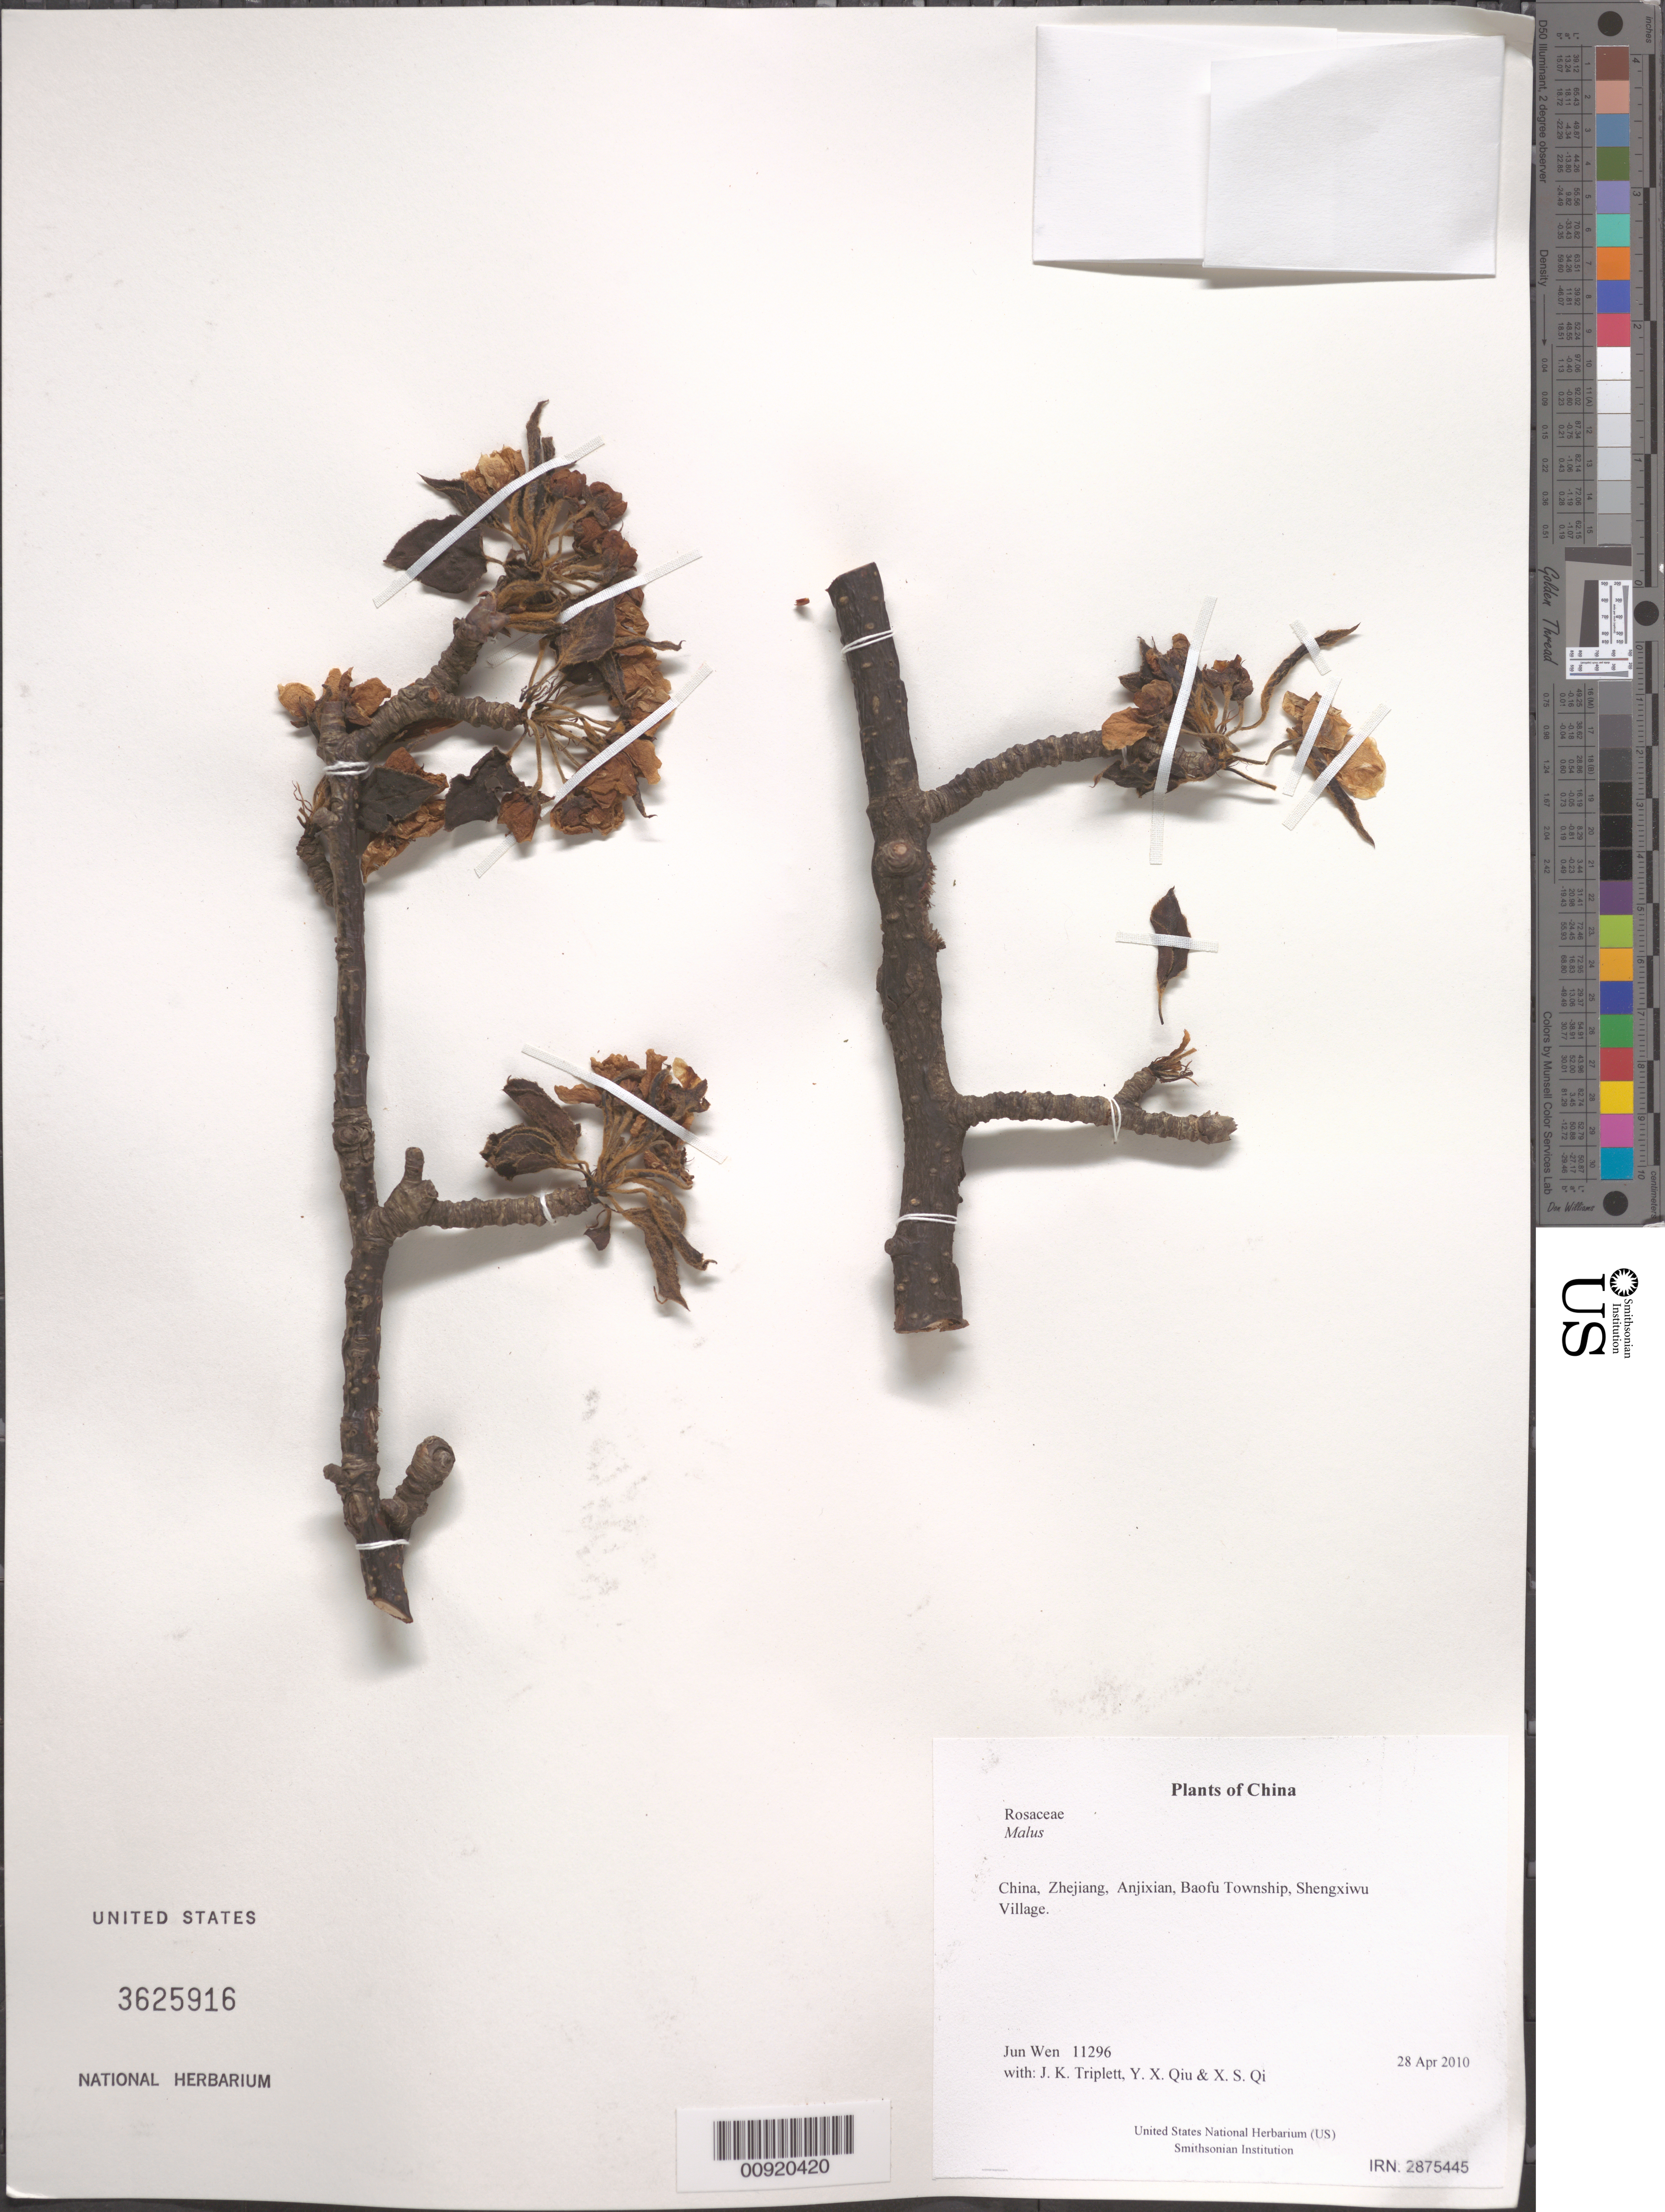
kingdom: Plantae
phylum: Tracheophyta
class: Magnoliopsida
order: Rosales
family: Rosaceae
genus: Malus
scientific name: Malus sp.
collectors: J. Wen, J. K. Triplett, Y. X. Qiu & X. S. Qi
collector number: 11296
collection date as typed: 28 Apr 2010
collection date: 2010-04-28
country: China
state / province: Zhejiang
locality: Anjixian, Baofu Township, Shengxiwu Village.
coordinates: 30 23.976 N, 119 26.441 E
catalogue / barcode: US 3625916